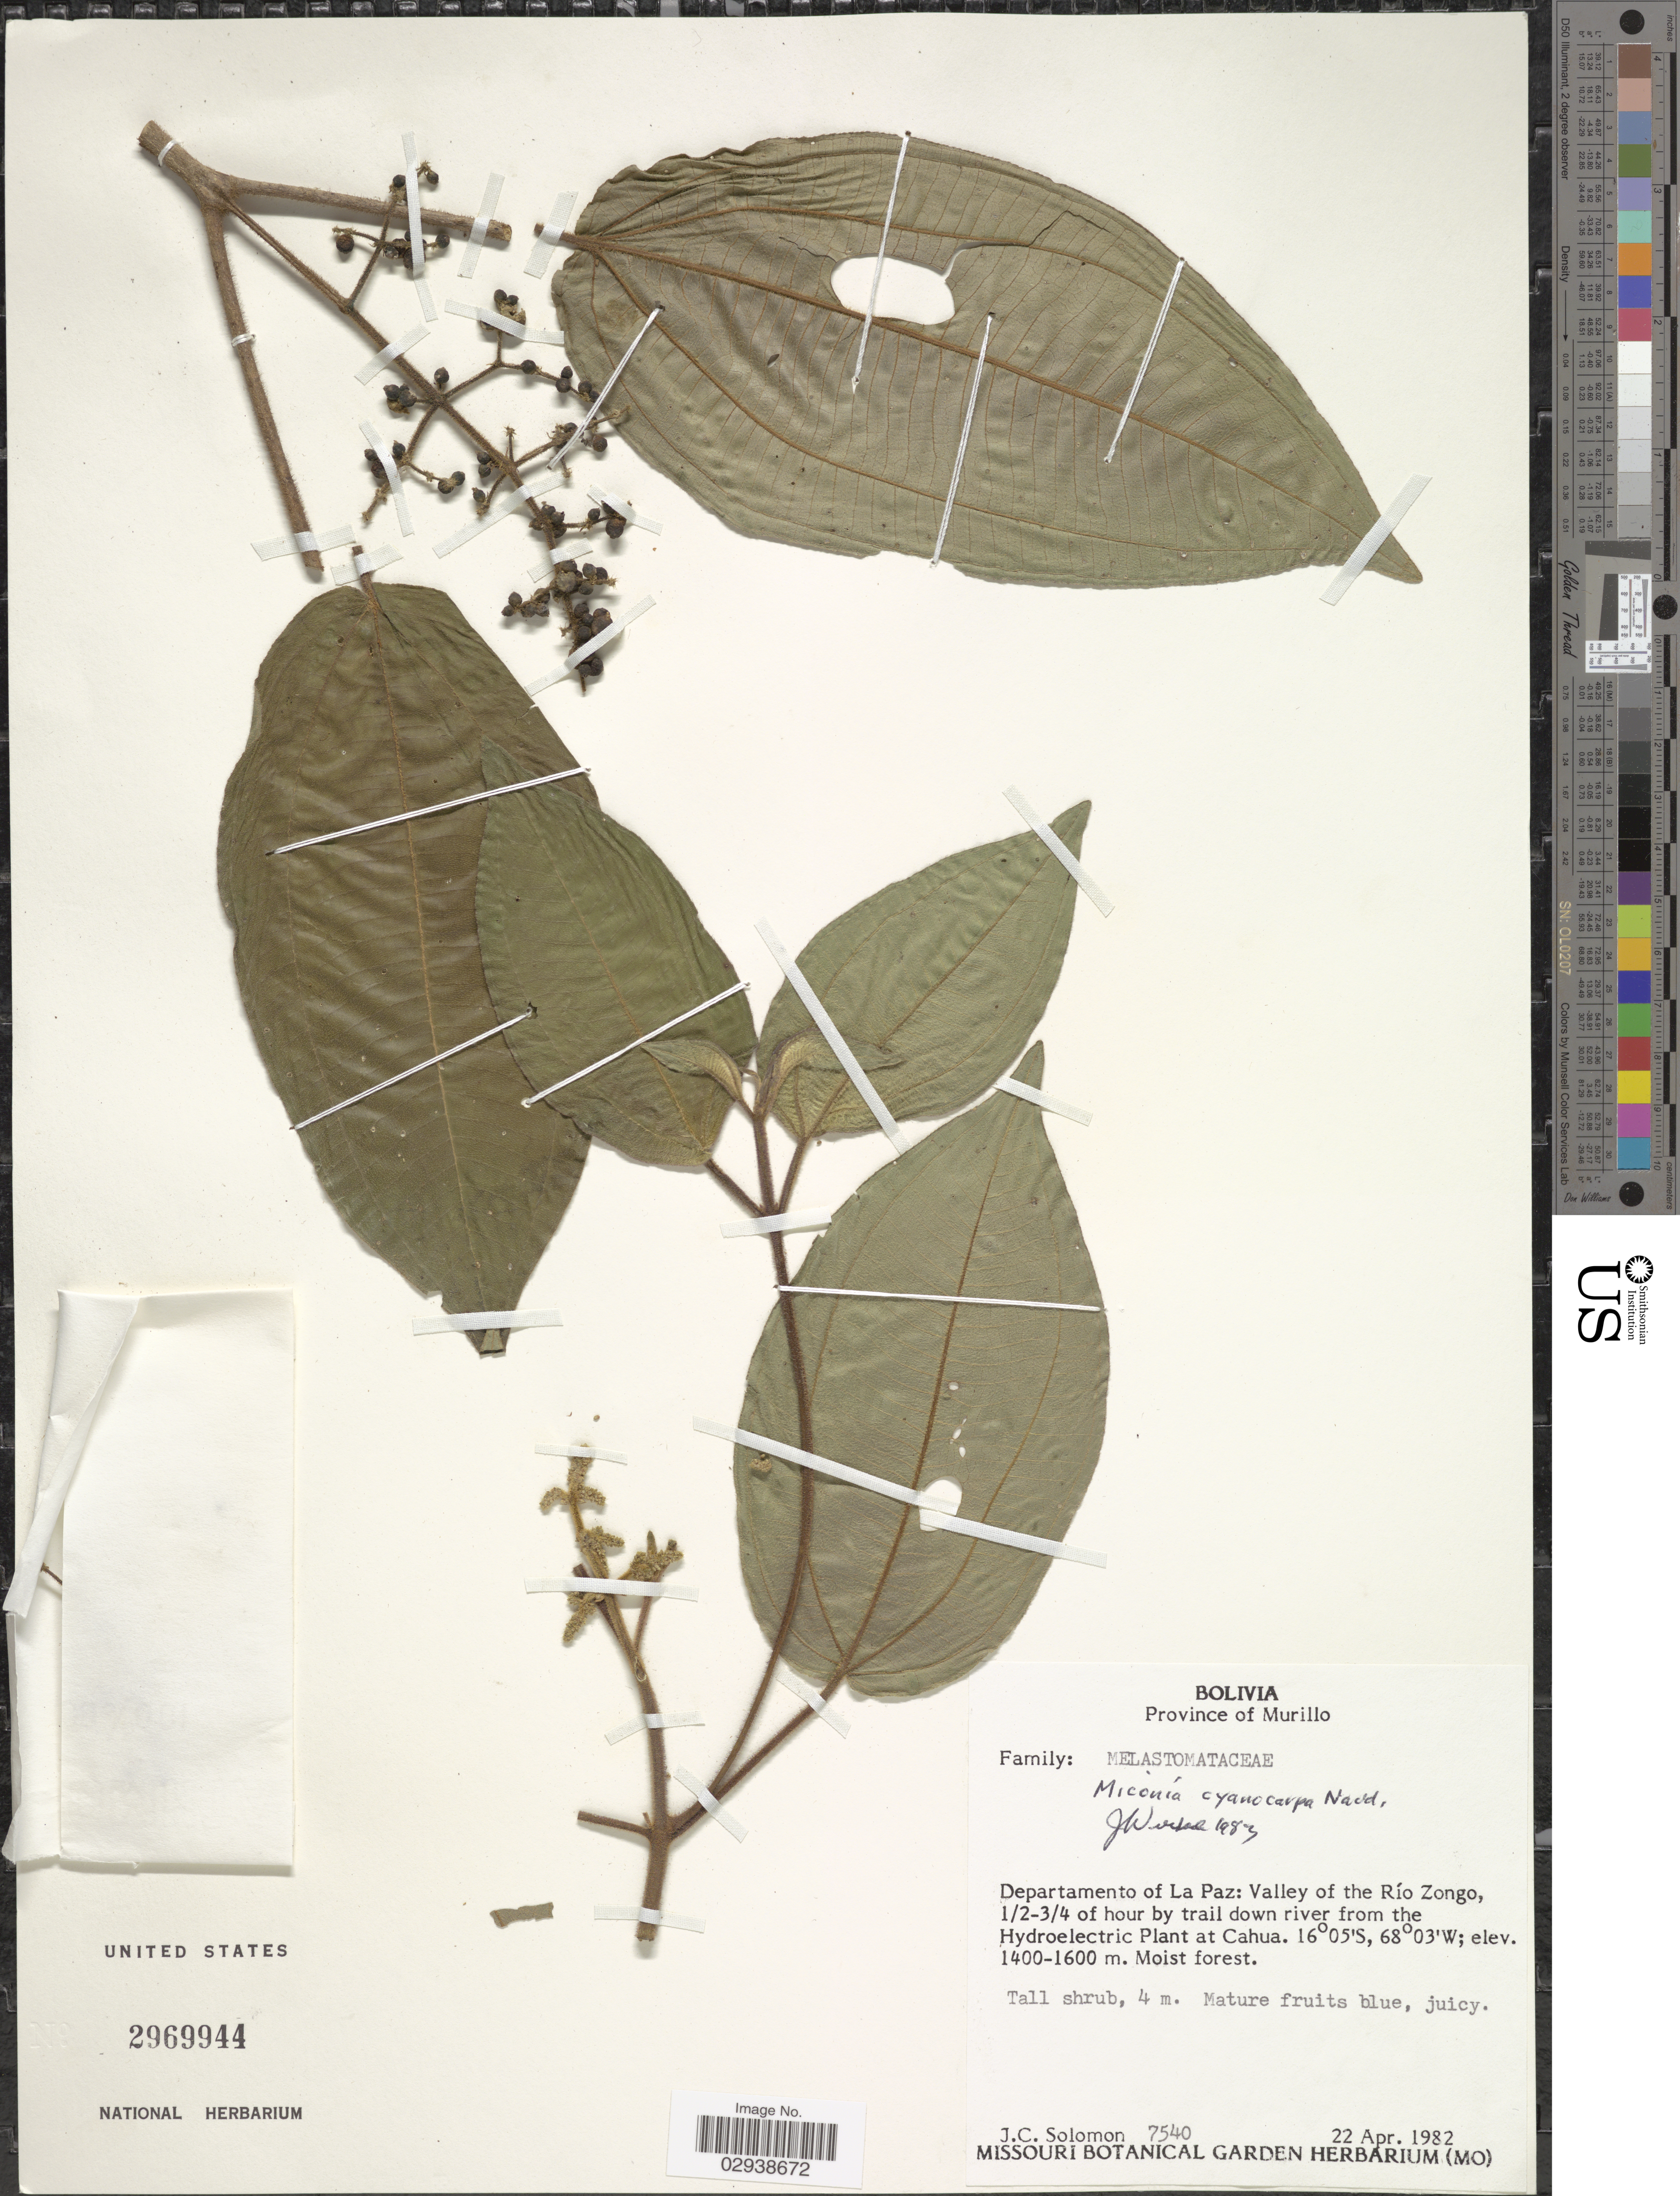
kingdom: Plantae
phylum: Tracheophyta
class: Magnoliopsida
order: Myrtales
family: Melastomataceae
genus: Miconia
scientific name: Miconia cyanocarpa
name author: Naudin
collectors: J. C. Solomon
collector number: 7540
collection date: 1982-04-22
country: Bolivia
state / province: La Paz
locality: Province of Murillo, Departamento of La Paz: Valley of the Río Zongo, ½-¾ of hour by trail down river from the Hydroelectric Plant at Cahua.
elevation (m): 1400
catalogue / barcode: US 2969944